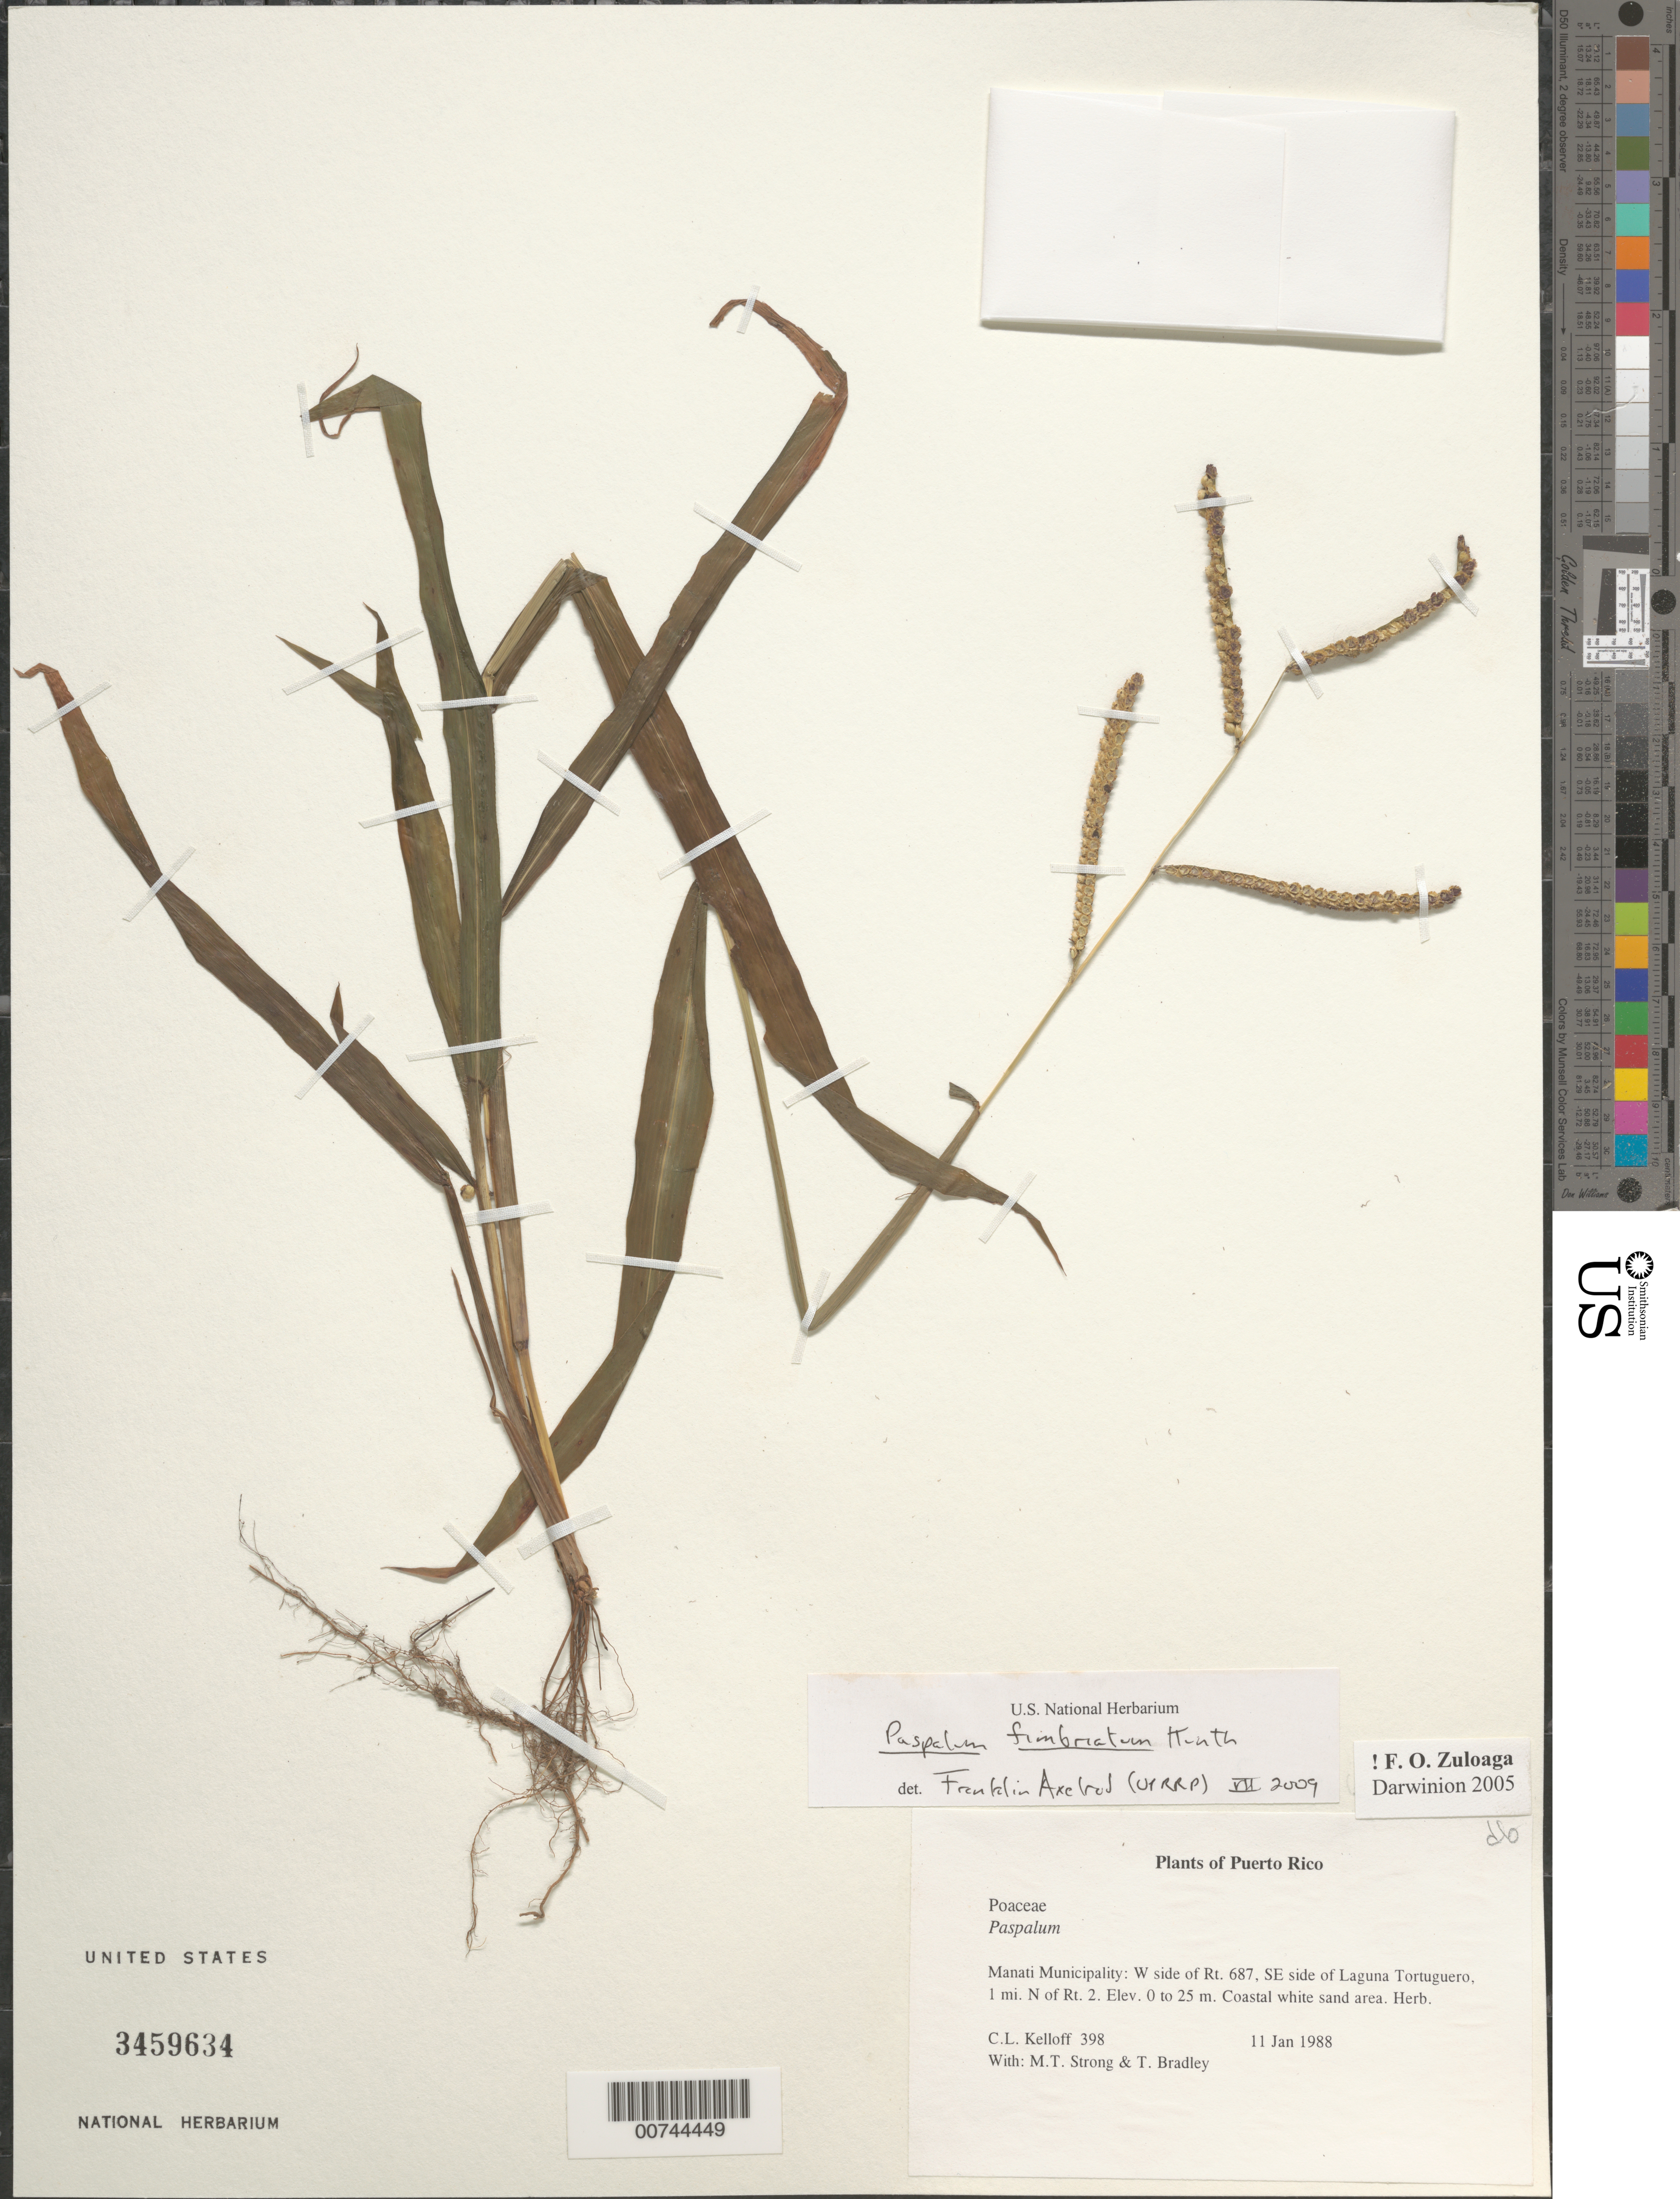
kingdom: Plantae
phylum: Tracheophyta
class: Liliopsida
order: Poales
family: Poaceae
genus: Paspalum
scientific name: Paspalum fimbriatum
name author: Kunth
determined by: Axelrod, F. S.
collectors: C. L. Kelloff, M. T. Strong & T. Bradley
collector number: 398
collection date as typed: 11 Jan 1988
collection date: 1988-01-11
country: Puerto Rico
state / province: Manatí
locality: Mun. Manatí: W side of Rt. 687, SE side of Laguna Tortuguero, 1 mi. N of Rt. 2.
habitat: Costal white sand area.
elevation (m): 0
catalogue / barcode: US 3459634